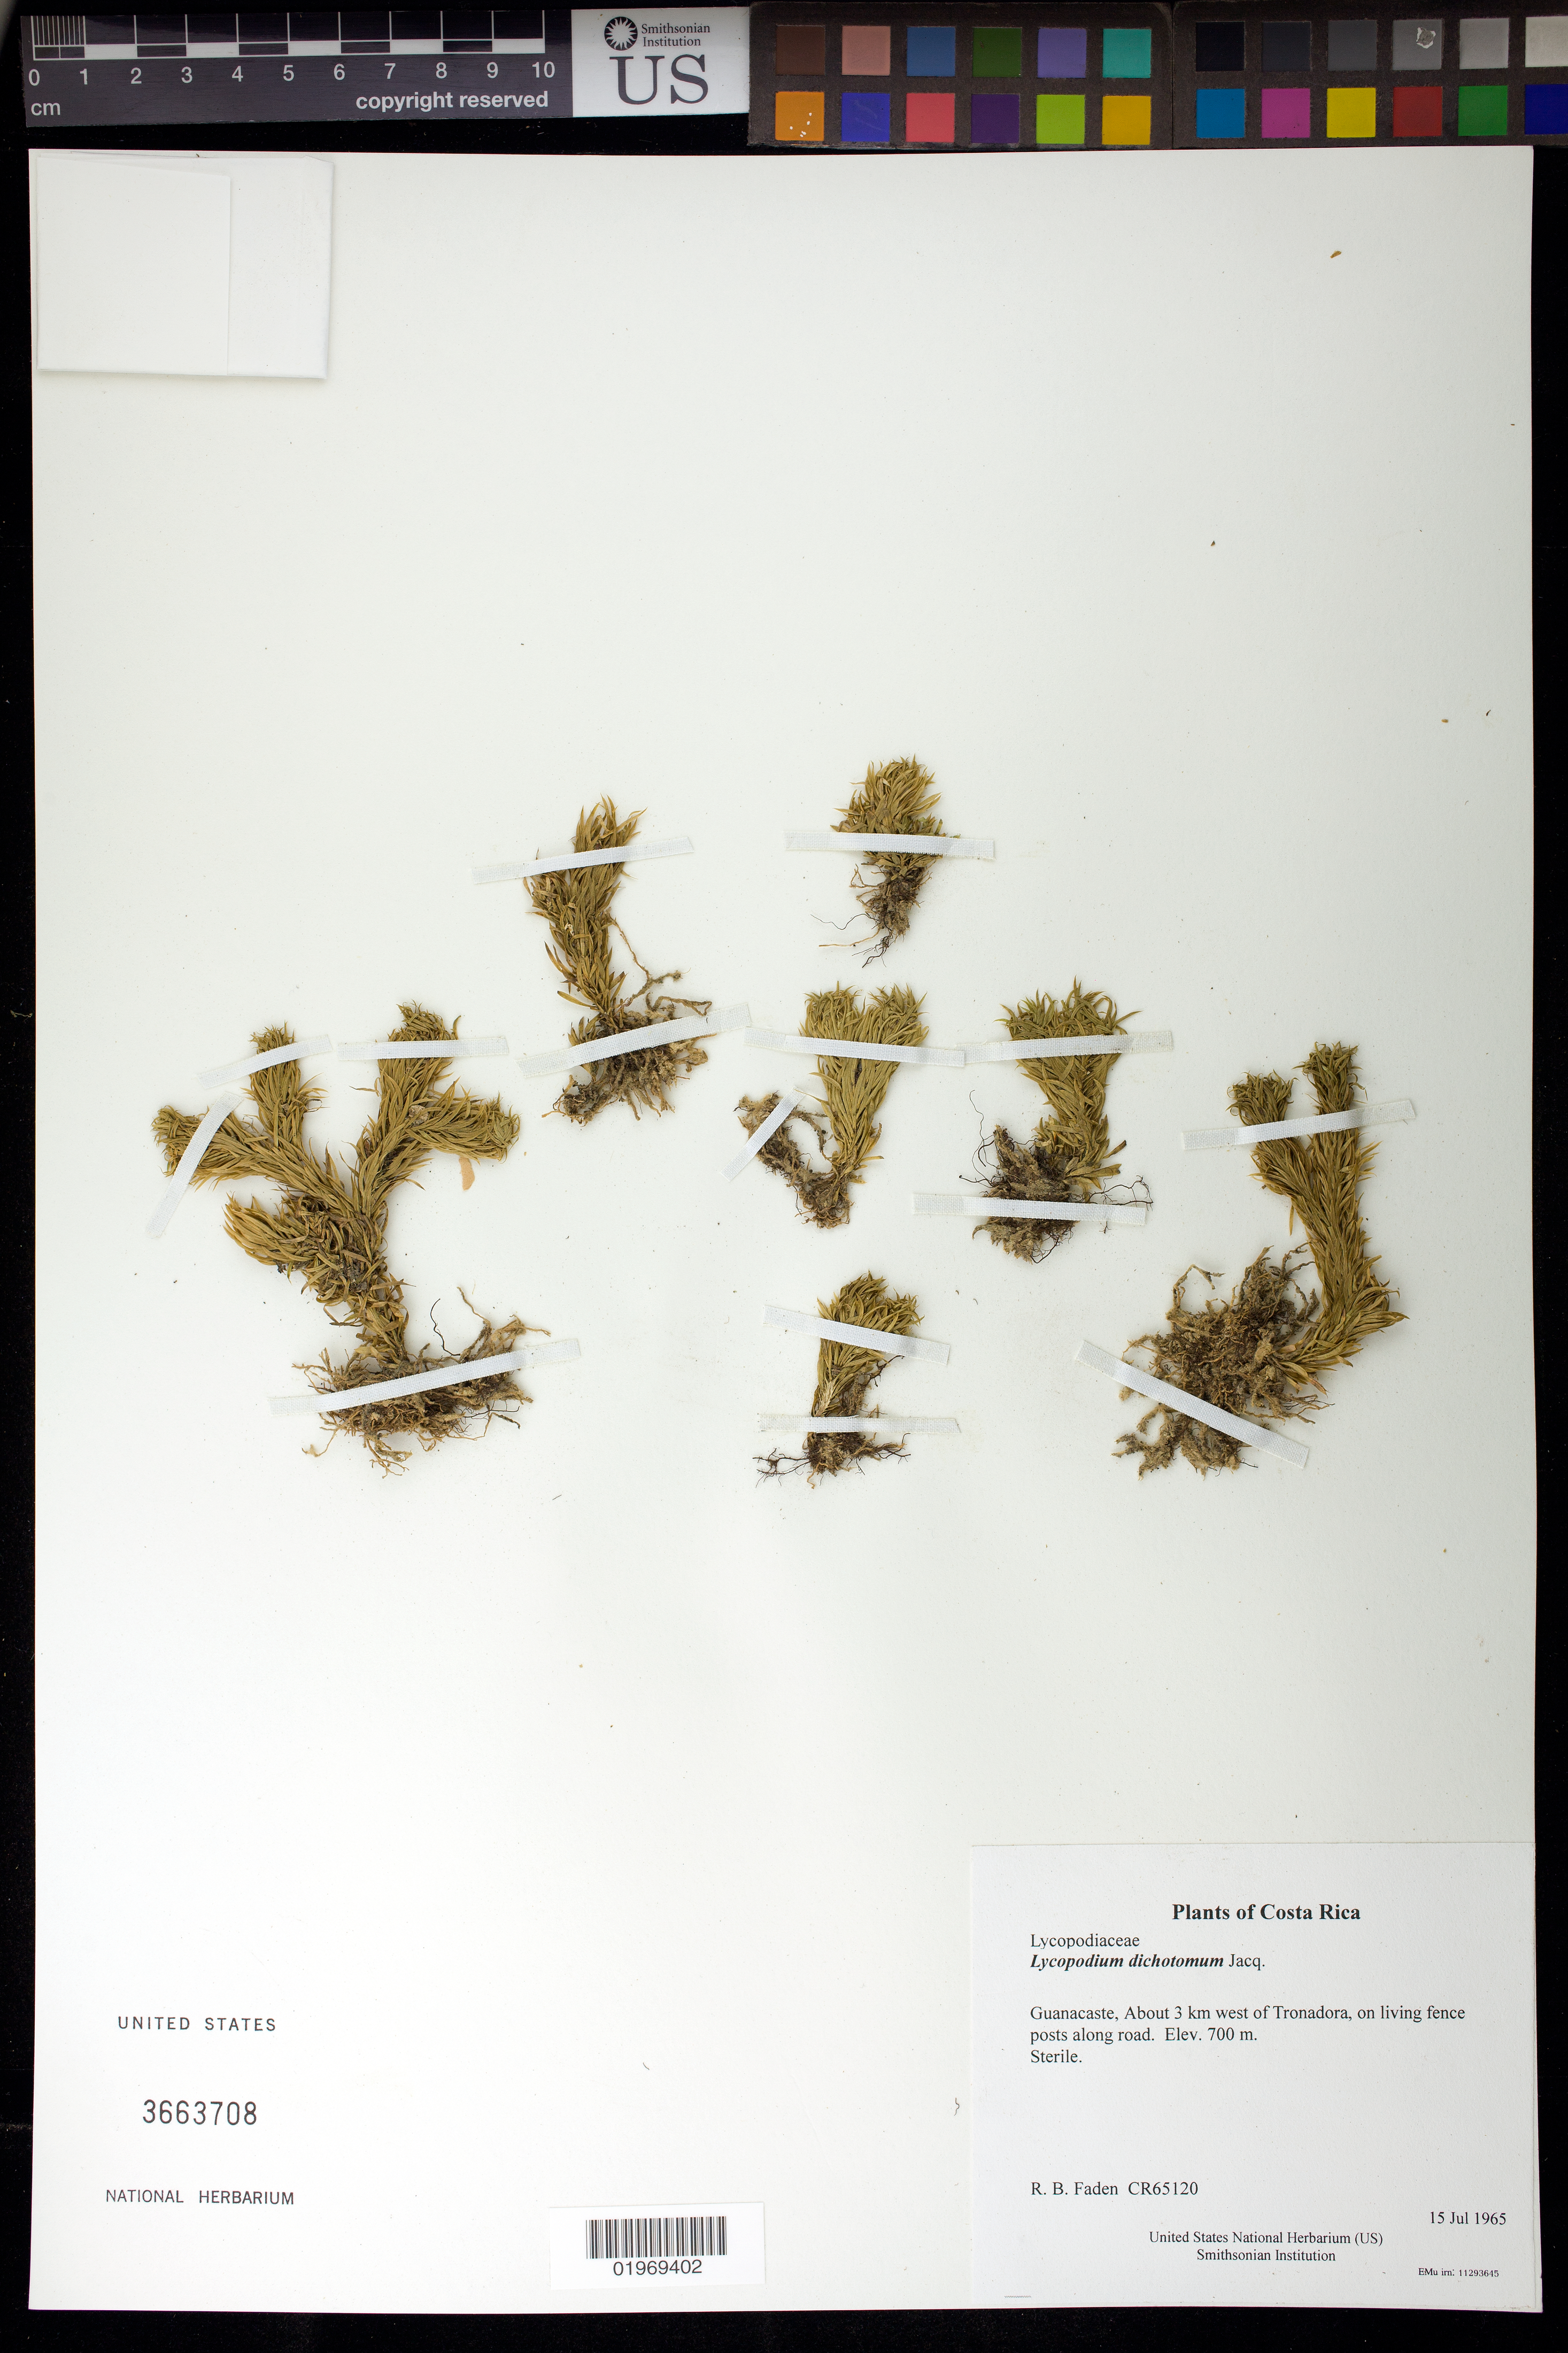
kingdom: Plantae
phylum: Tracheophyta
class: Lycopodiopsida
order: Lycopodiales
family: Lycopodiaceae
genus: Phlegmariurus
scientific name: Phlegmariurus dichotomus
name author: (Jacq.) W.H. Wagner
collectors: R. B. Faden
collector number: CR65120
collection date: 1965-07-15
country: Costa Rica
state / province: Guanacaste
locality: About 3 km west of Tronadora, on living fence posts along road.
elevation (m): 700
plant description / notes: Field note book says L. erickssonii.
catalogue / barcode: US 3663708